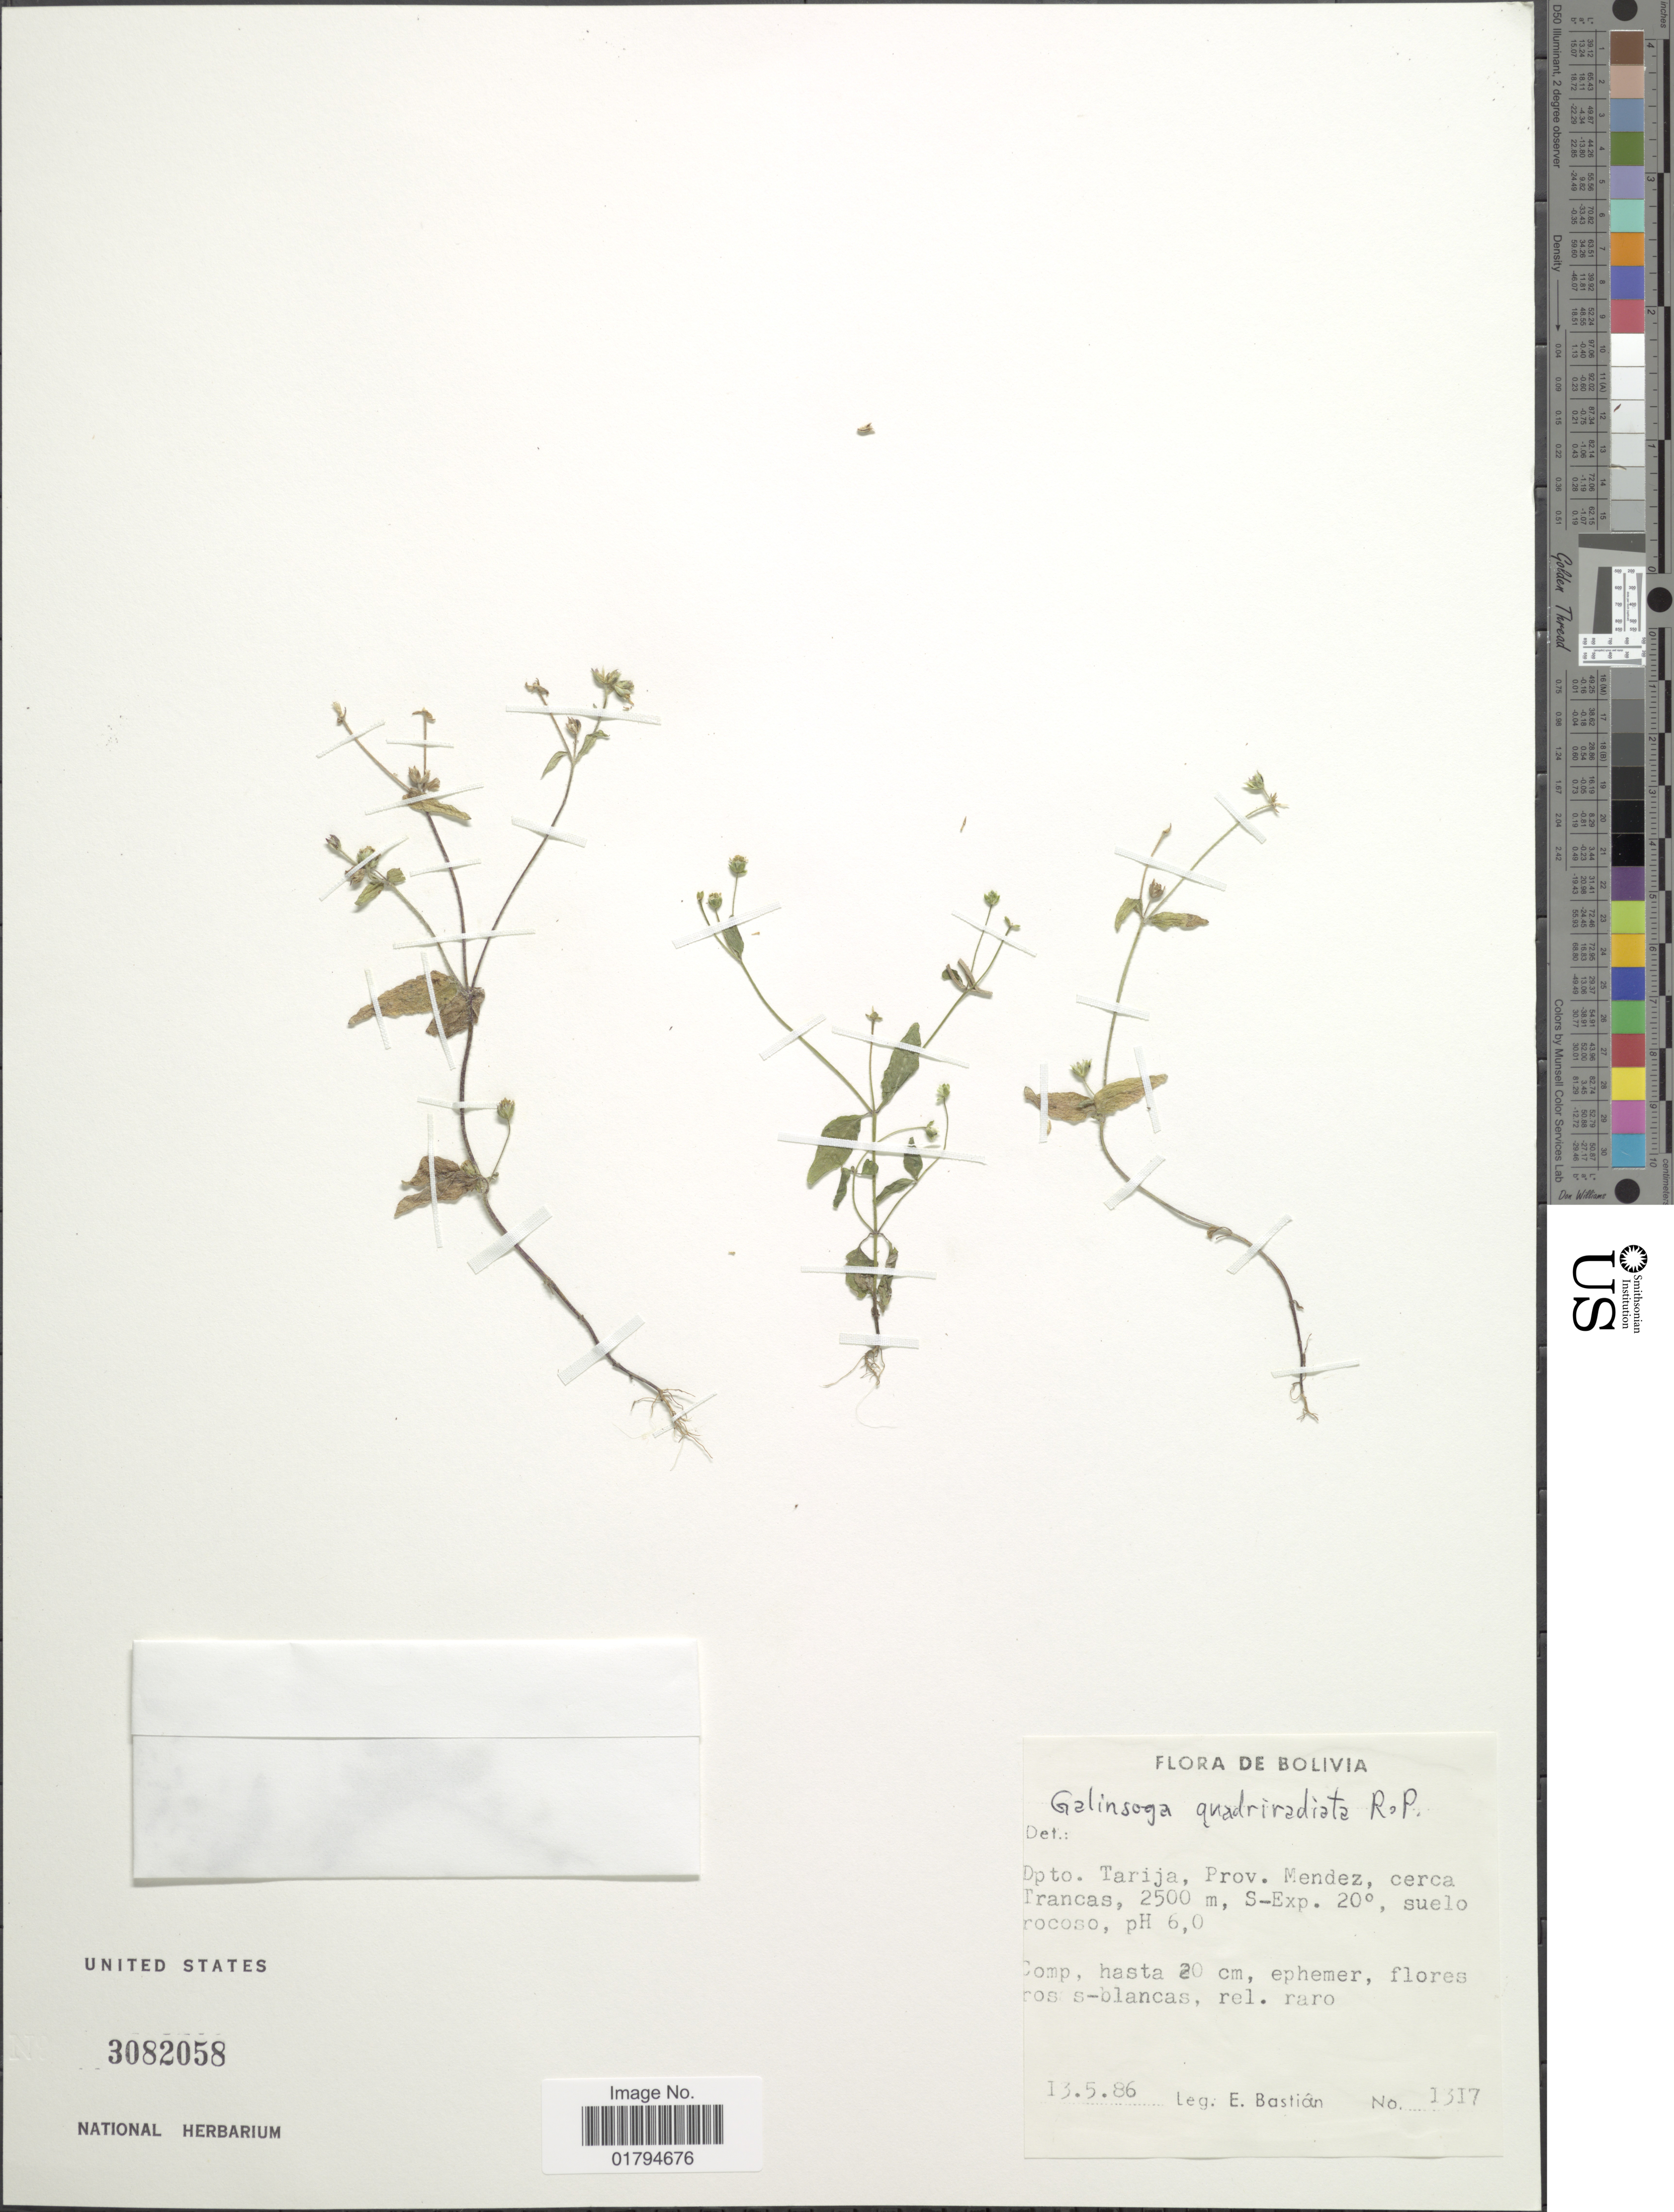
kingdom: Plantae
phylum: Tracheophyta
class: Magnoliopsida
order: Asterales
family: Asteraceae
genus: Galinsoga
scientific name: Galinsoga quadriradiata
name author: Ruiz & Pav.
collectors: E. Bastian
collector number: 1317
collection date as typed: Transcribed d/m/y: 13/5/86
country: Bolivia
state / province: Tarija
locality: Prov. Mendez, cerca Trancas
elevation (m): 2500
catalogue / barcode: US 3082058